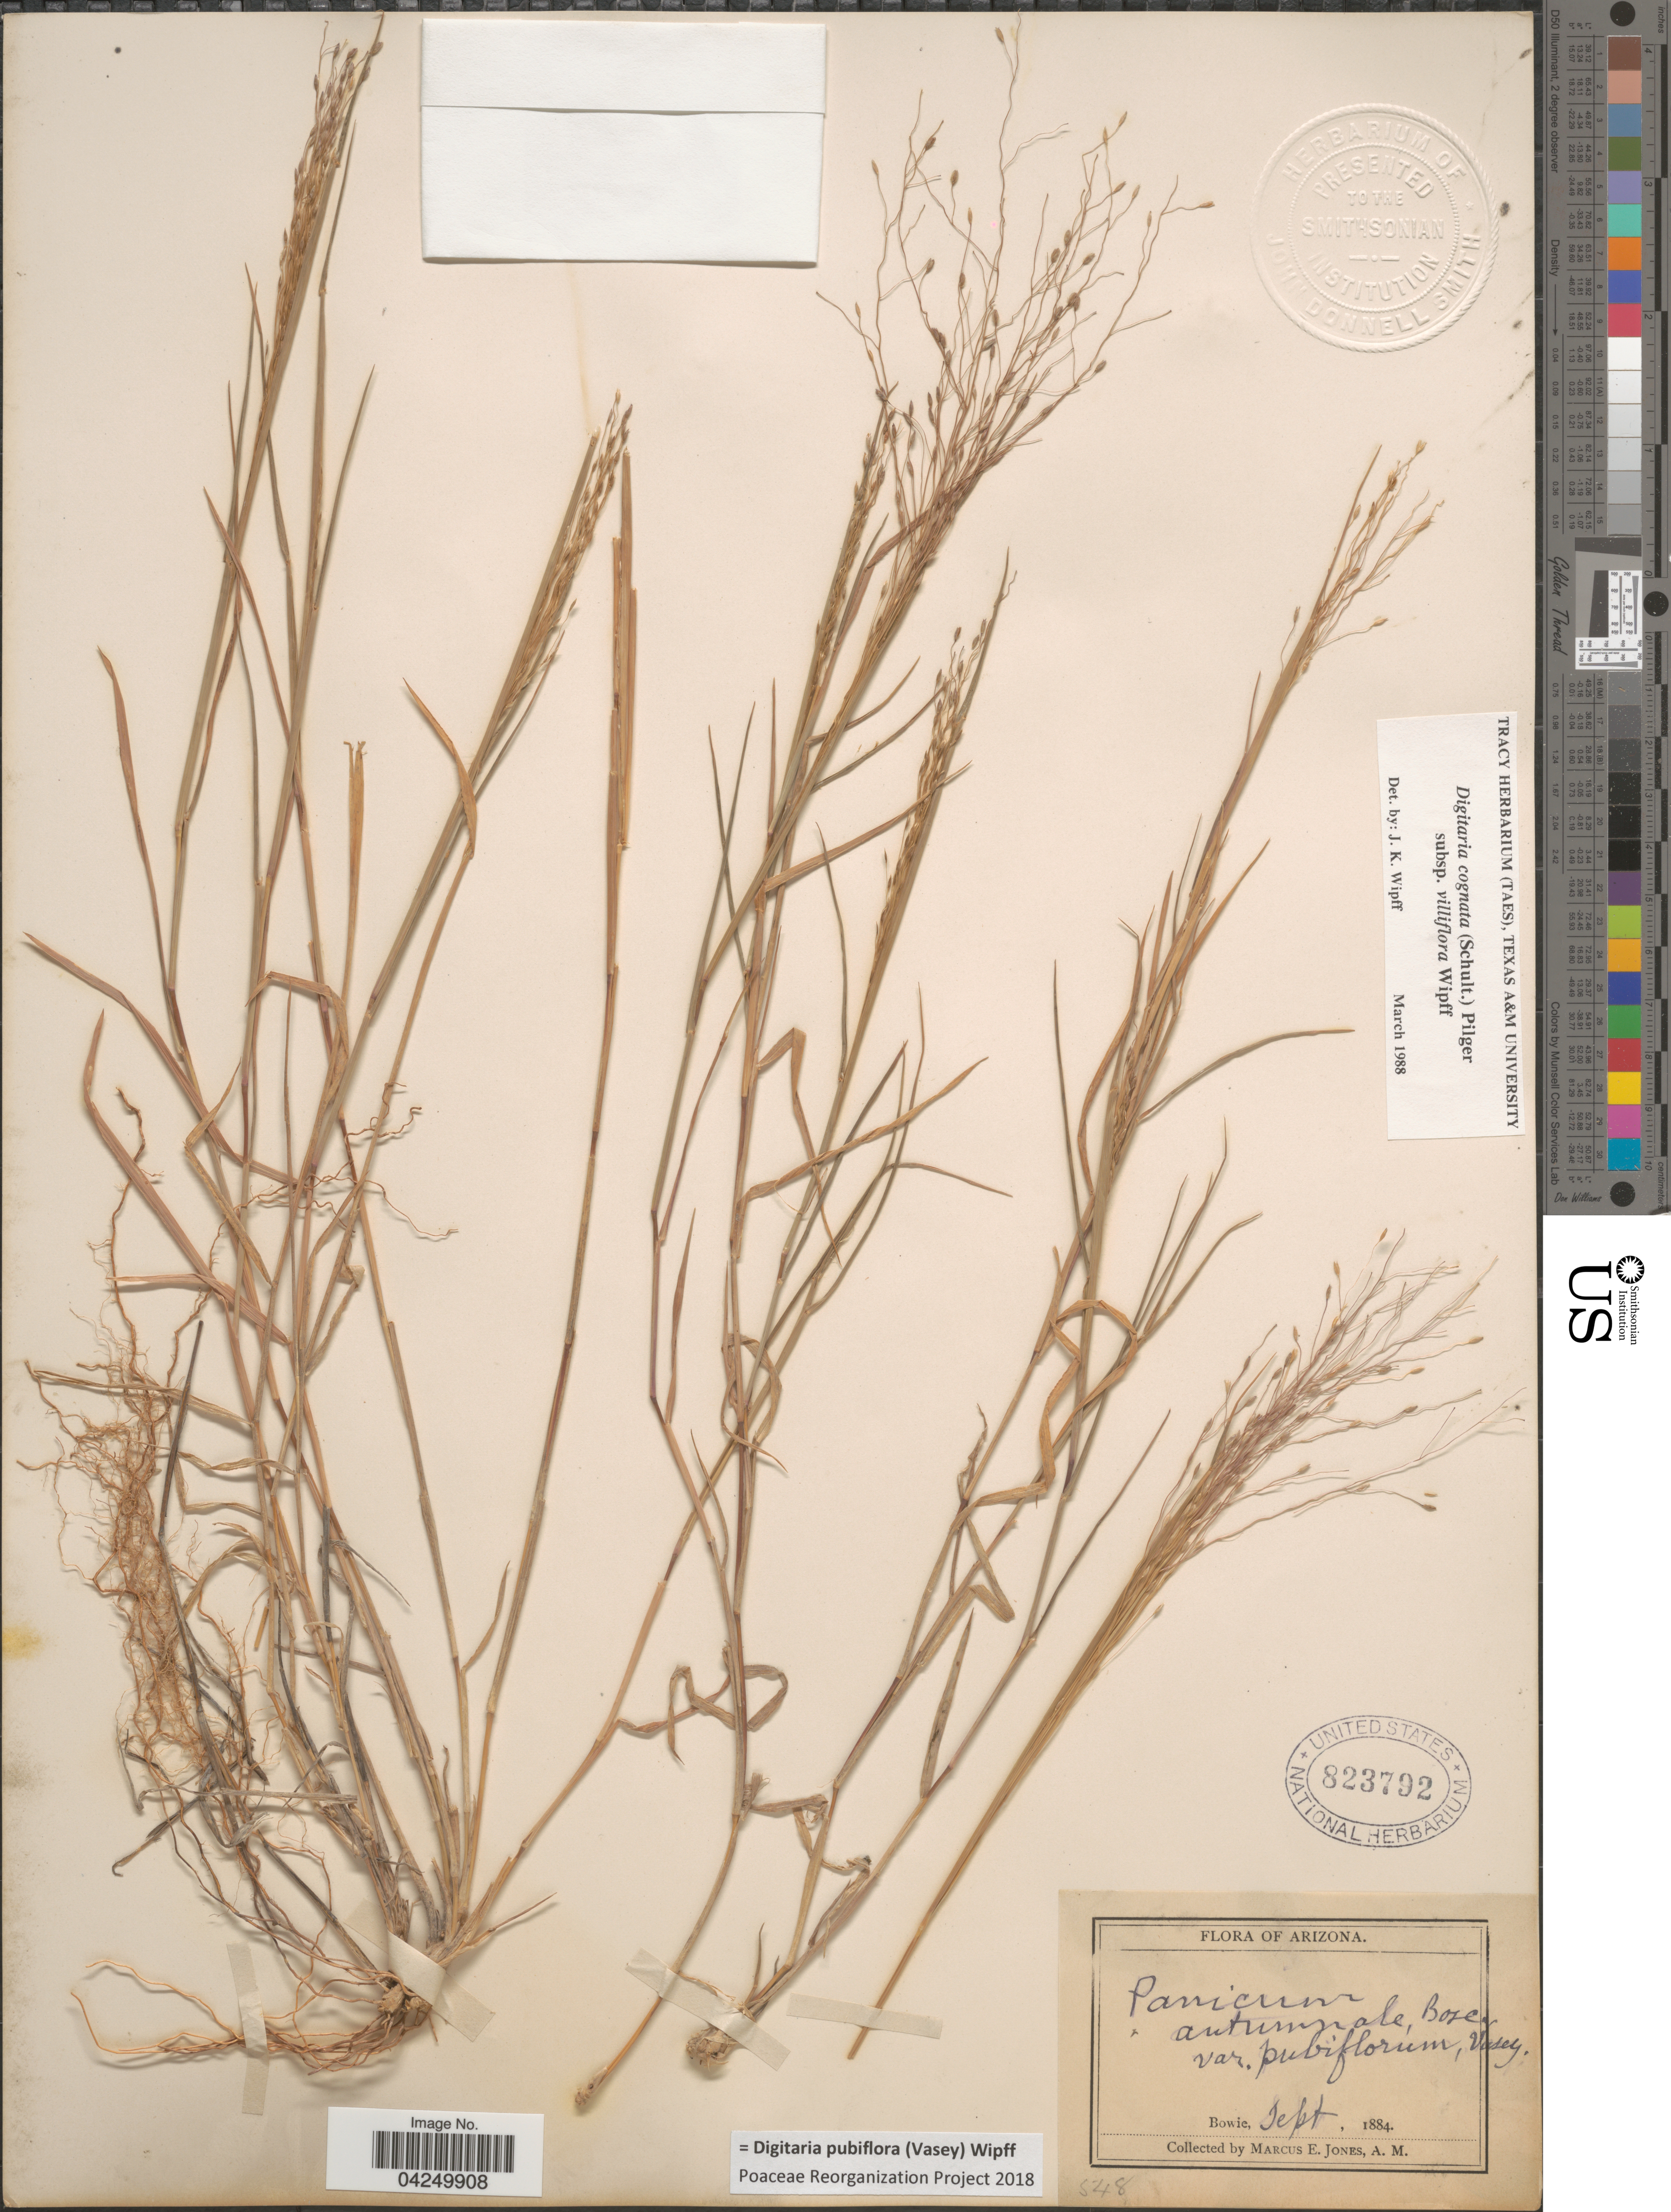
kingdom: Plantae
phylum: Tracheophyta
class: Liliopsida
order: Poales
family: Poaceae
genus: Digitaria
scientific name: Digitaria pubiflora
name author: (Vasey) Wipff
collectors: M. E. Jones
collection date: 1884-09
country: United States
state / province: Arizona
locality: Bowie.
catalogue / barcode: US 823792